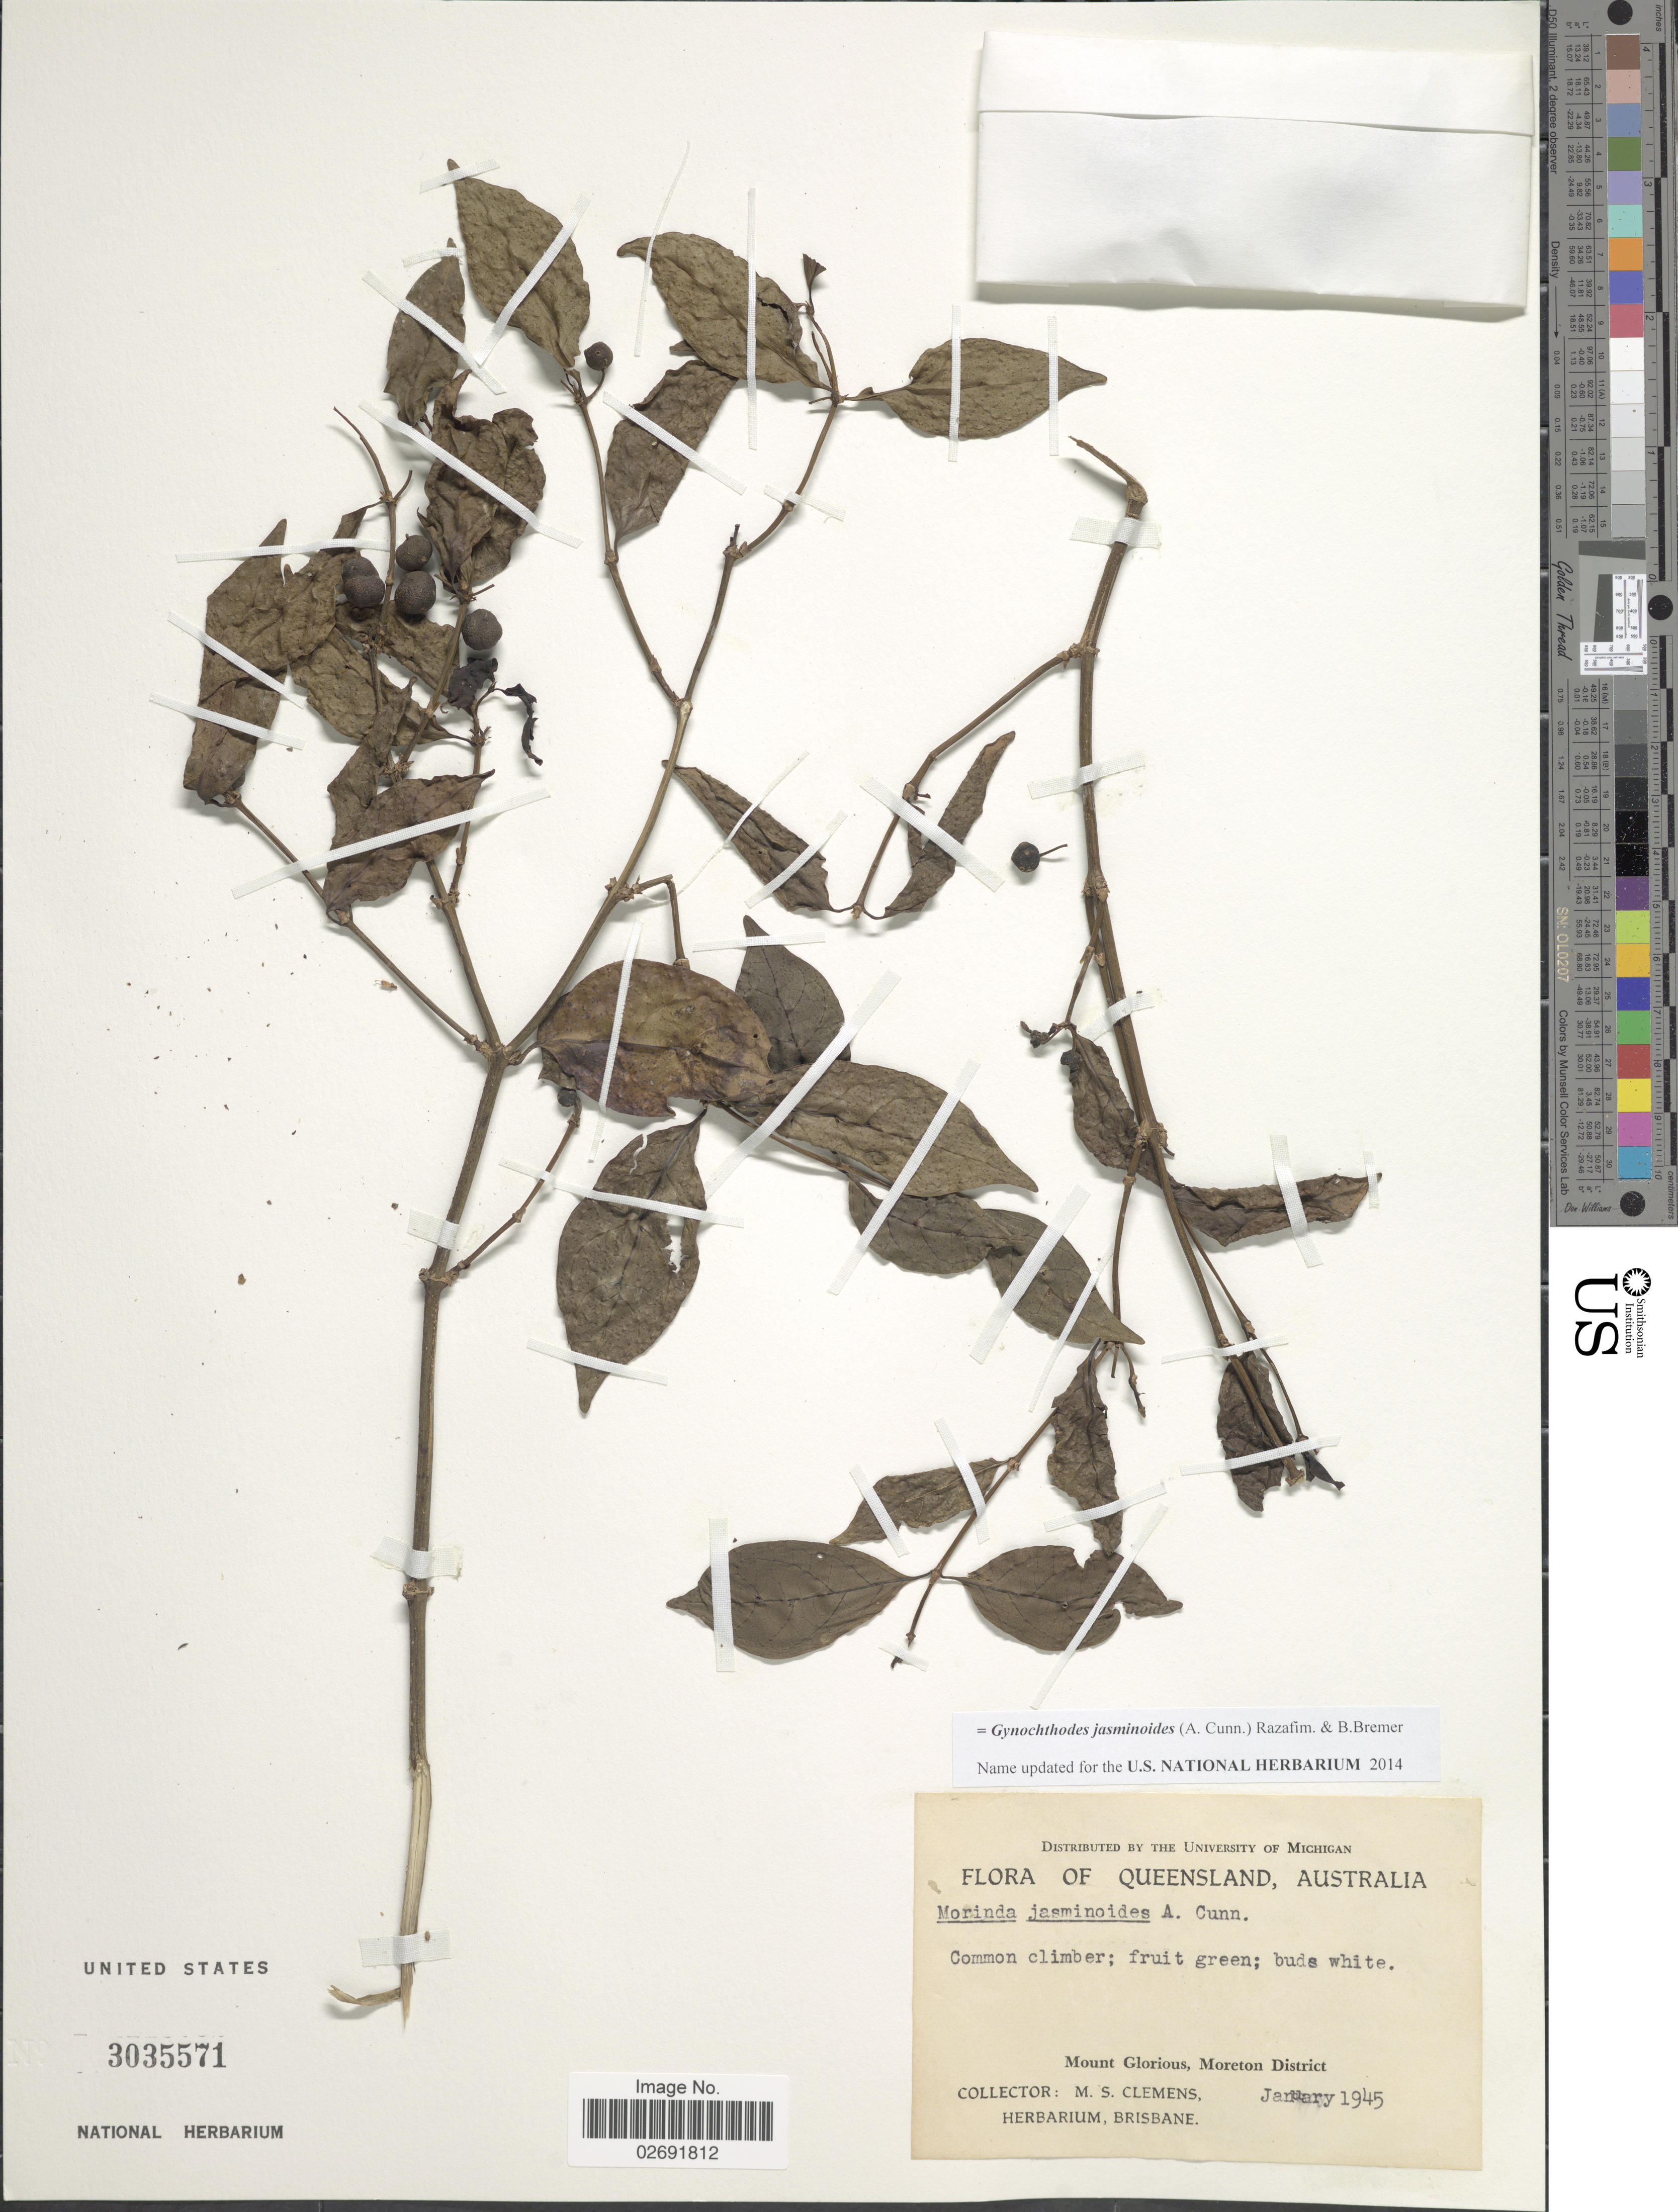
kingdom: Plantae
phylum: Tracheophyta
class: Magnoliopsida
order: Gentianales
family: Rubiaceae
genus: Gynochthodes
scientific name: Gynochthodes jasminoides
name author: (A. Cunn.) Razafim. & B. Bremer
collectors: M. S. Clemens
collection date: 1945-01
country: Australia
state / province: Queensland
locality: Mount Glorious, Moreton District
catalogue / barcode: US 3035571